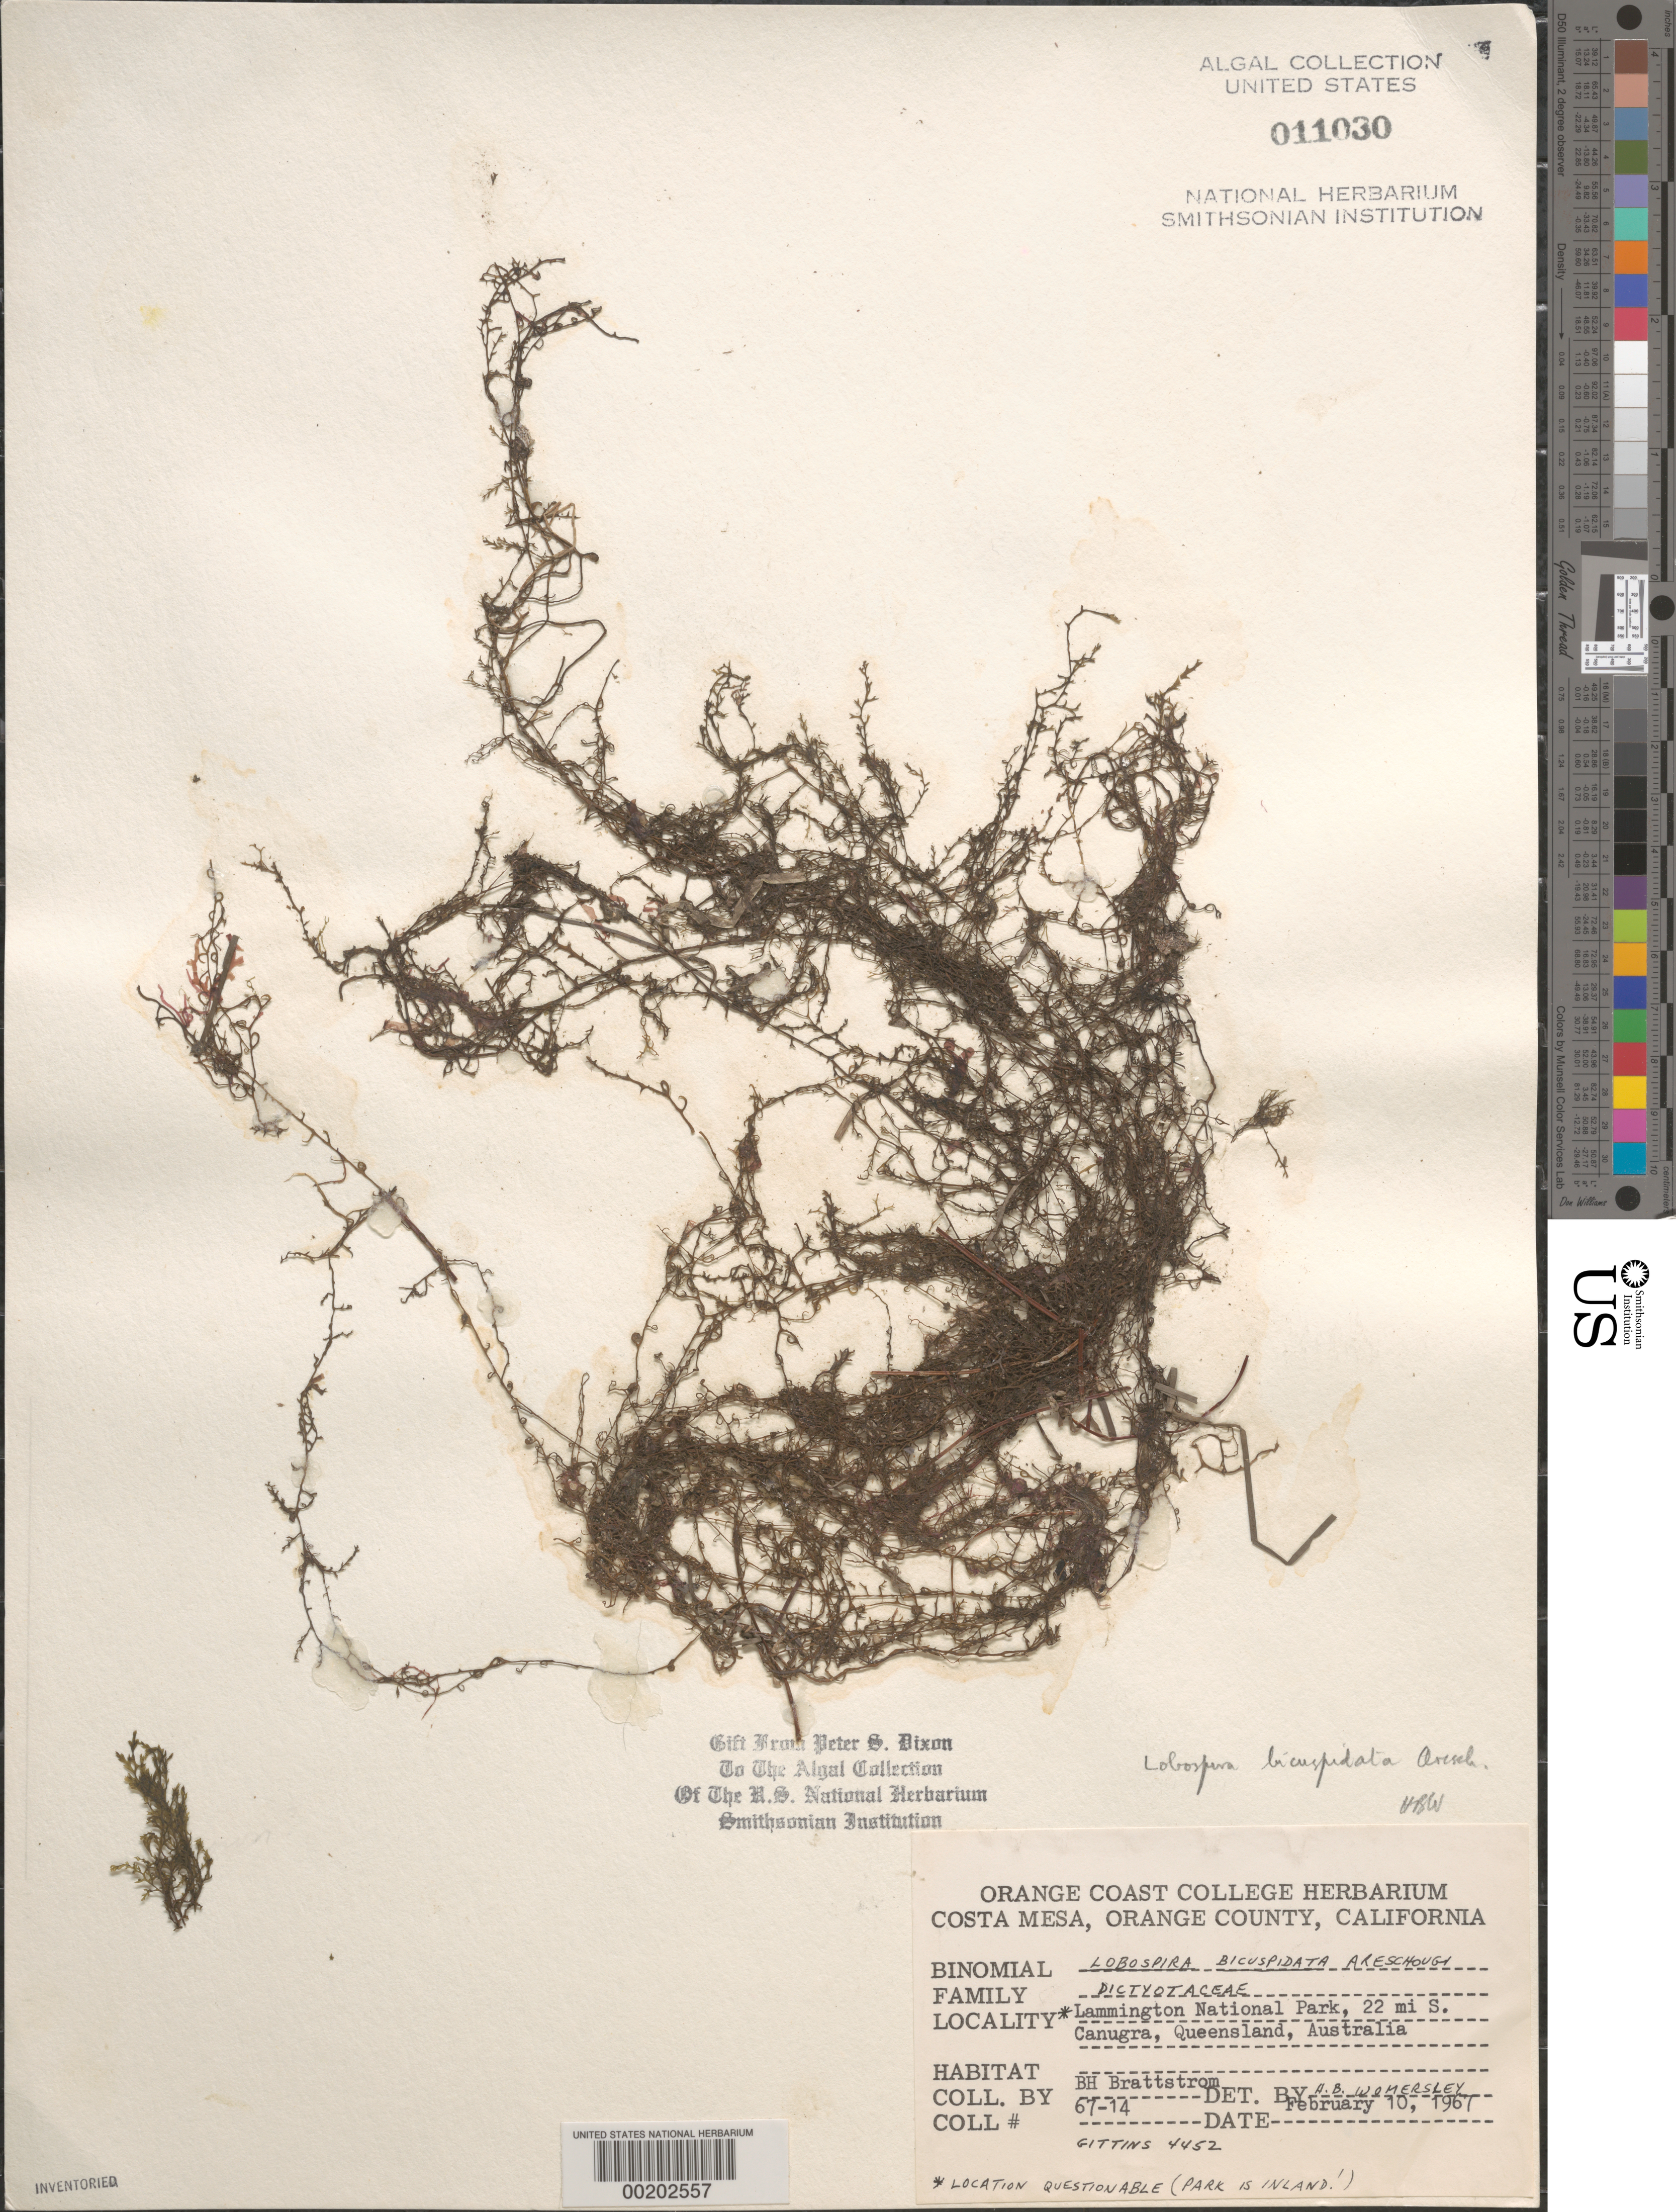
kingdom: Chromista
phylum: Ochrophyta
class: Phaeophyceae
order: Dictyotales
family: Dictyotaceae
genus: Lobospira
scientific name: Lobospira bicuspidata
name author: Areschoug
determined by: Womersley, H. B. S.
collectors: B. Brattstrom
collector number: Brattstrom 67-14 & BTG 4452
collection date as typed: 10 Feb 1967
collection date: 1967-02-10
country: Australia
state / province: Queensland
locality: Lammington National Park, south of Canugra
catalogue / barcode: US 11030